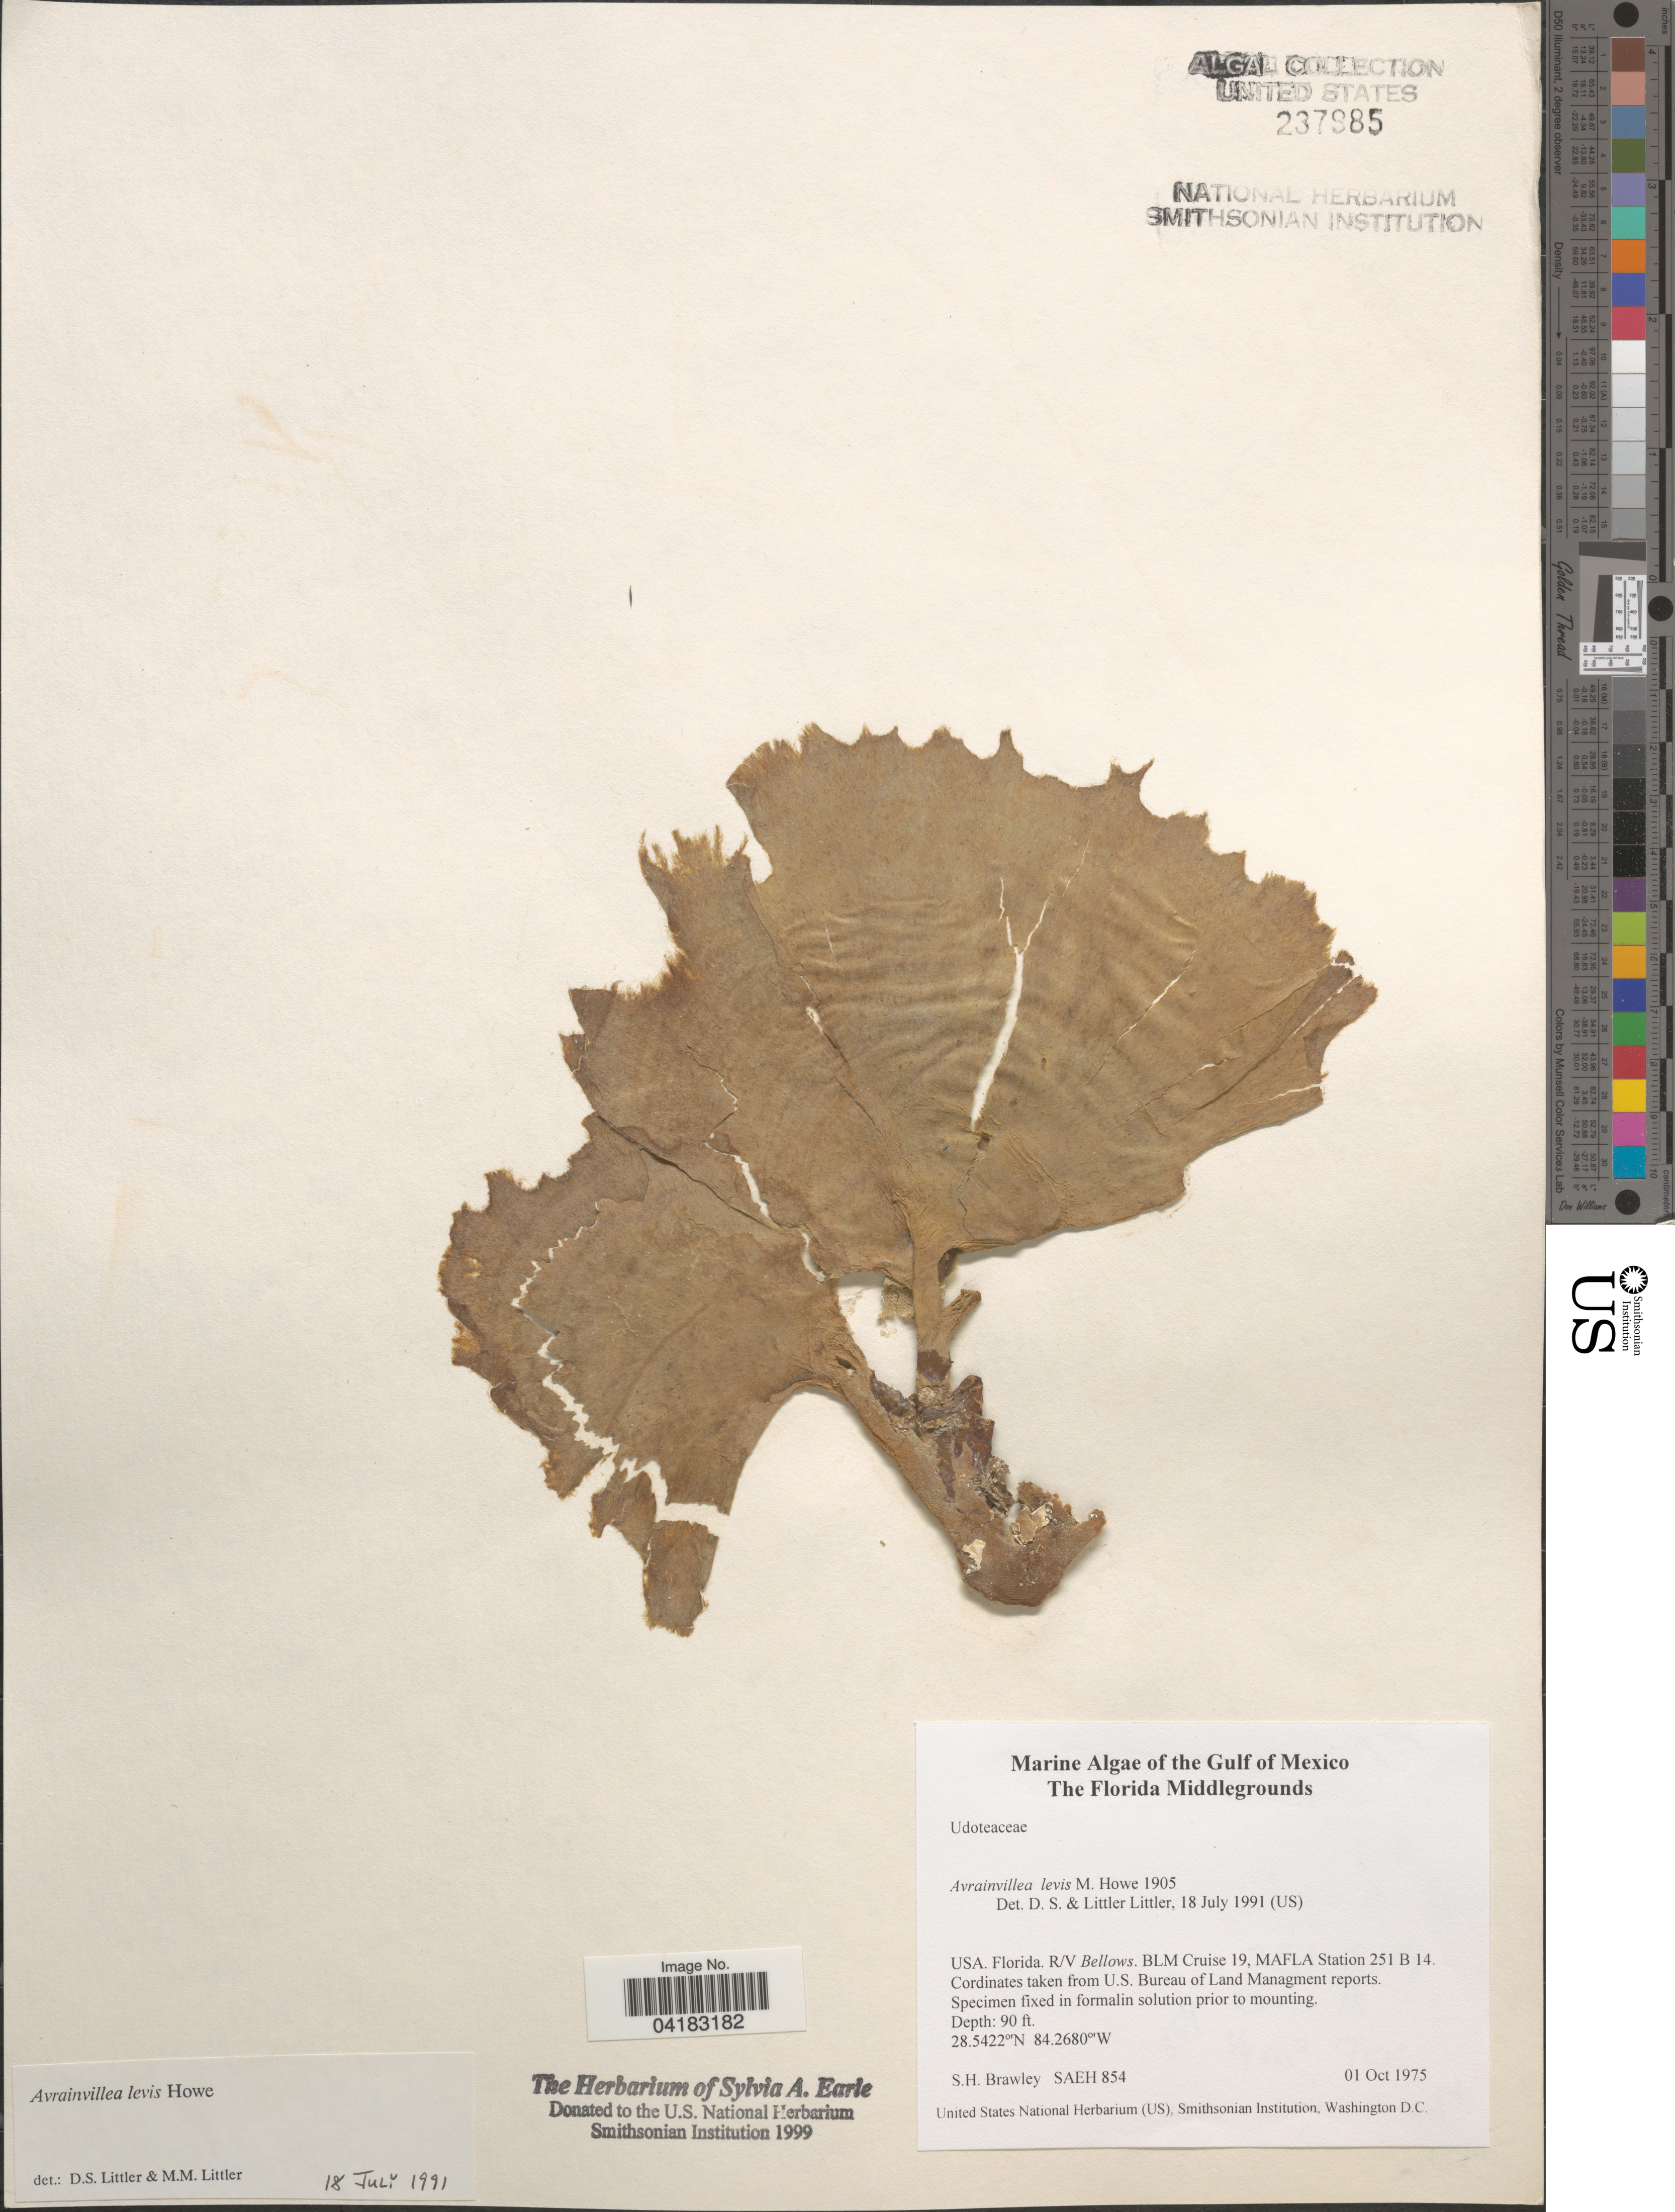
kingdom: Plantae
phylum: Chlorophyta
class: Ulvophyceae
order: Bryopsidales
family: Dichotomosiphonaceae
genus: Avrainvillea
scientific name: Avrainvillea levis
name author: M. Howe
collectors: S. Brawley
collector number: SAEH854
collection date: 1975-10-01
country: United States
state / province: Florida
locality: Gulf of Mexico. The Florida Middlegrounds. R/V Bellows. BLM Cruise 19, MAFLA Station 251 B 14.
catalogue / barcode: US 237985